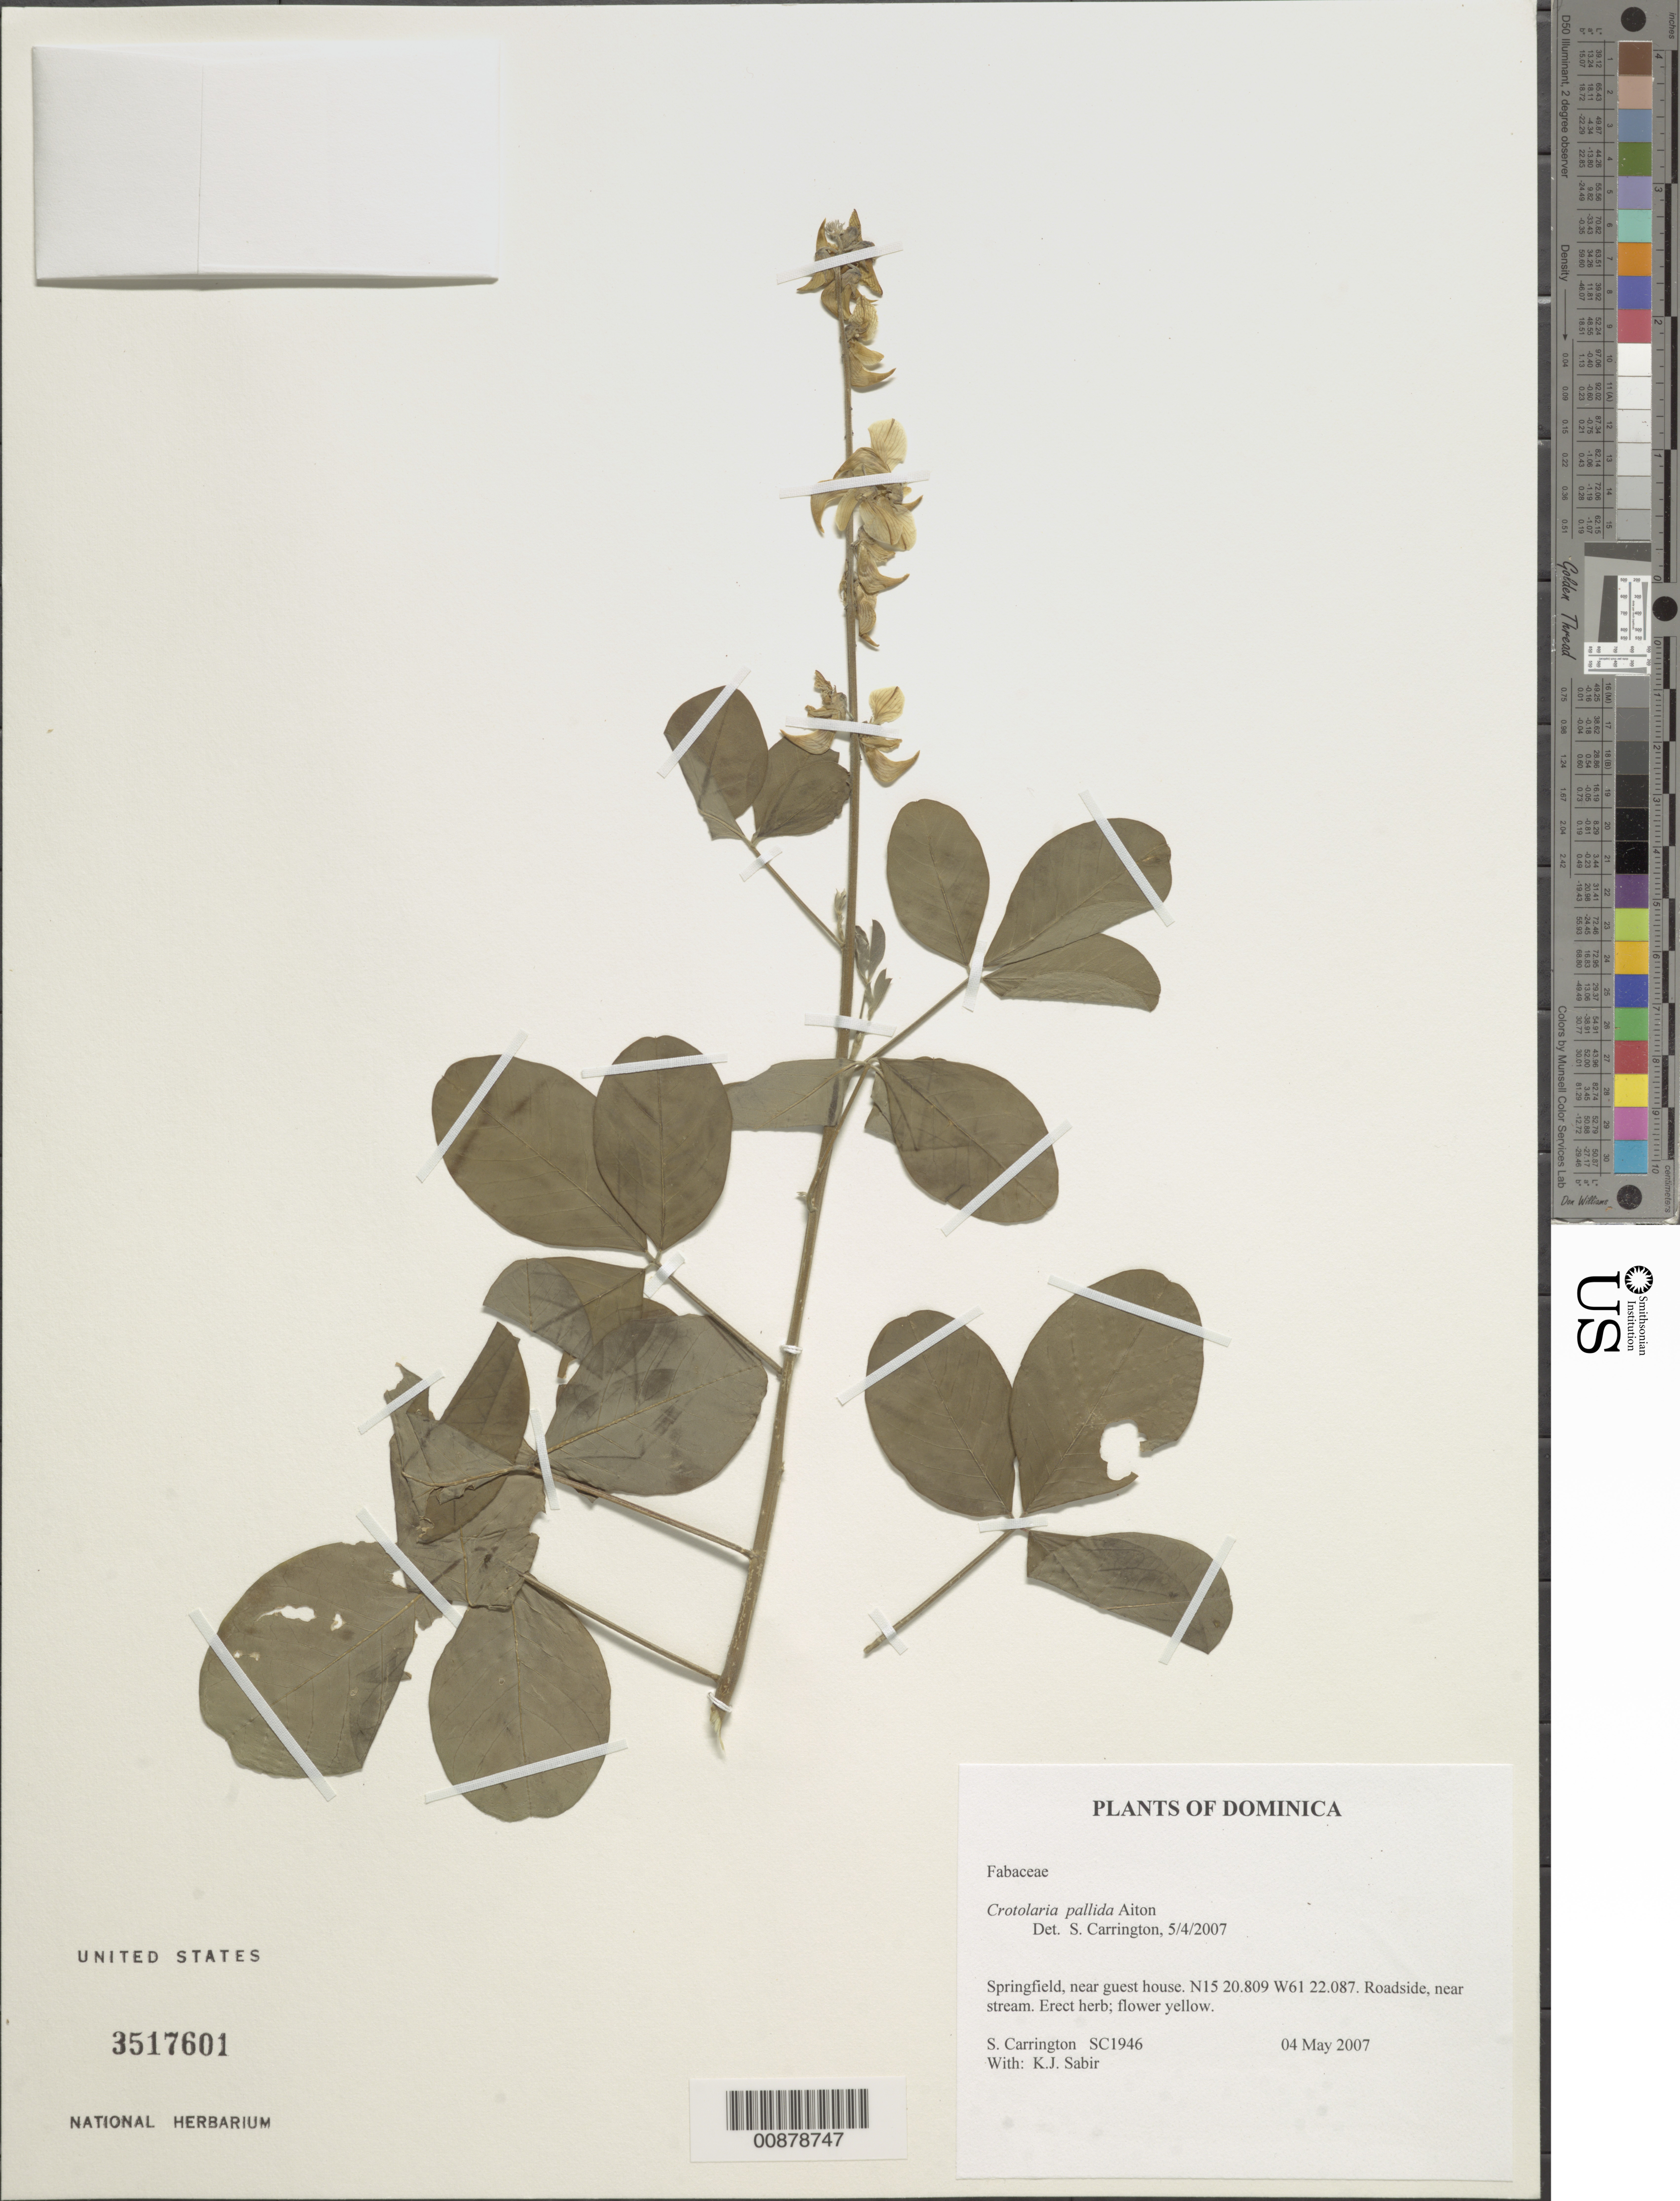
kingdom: Plantae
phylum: Tracheophyta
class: Magnoliopsida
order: Fabales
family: Fabaceae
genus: Crotalaria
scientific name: Crotalaria pallida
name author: Aiton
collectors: C. M. S. Carrington & K. Sabir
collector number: SC 1946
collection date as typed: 04 May 2007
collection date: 2007-05-04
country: Dominica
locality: Springfield, near guest house.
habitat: Roadside, near stream.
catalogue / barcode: US 3517601